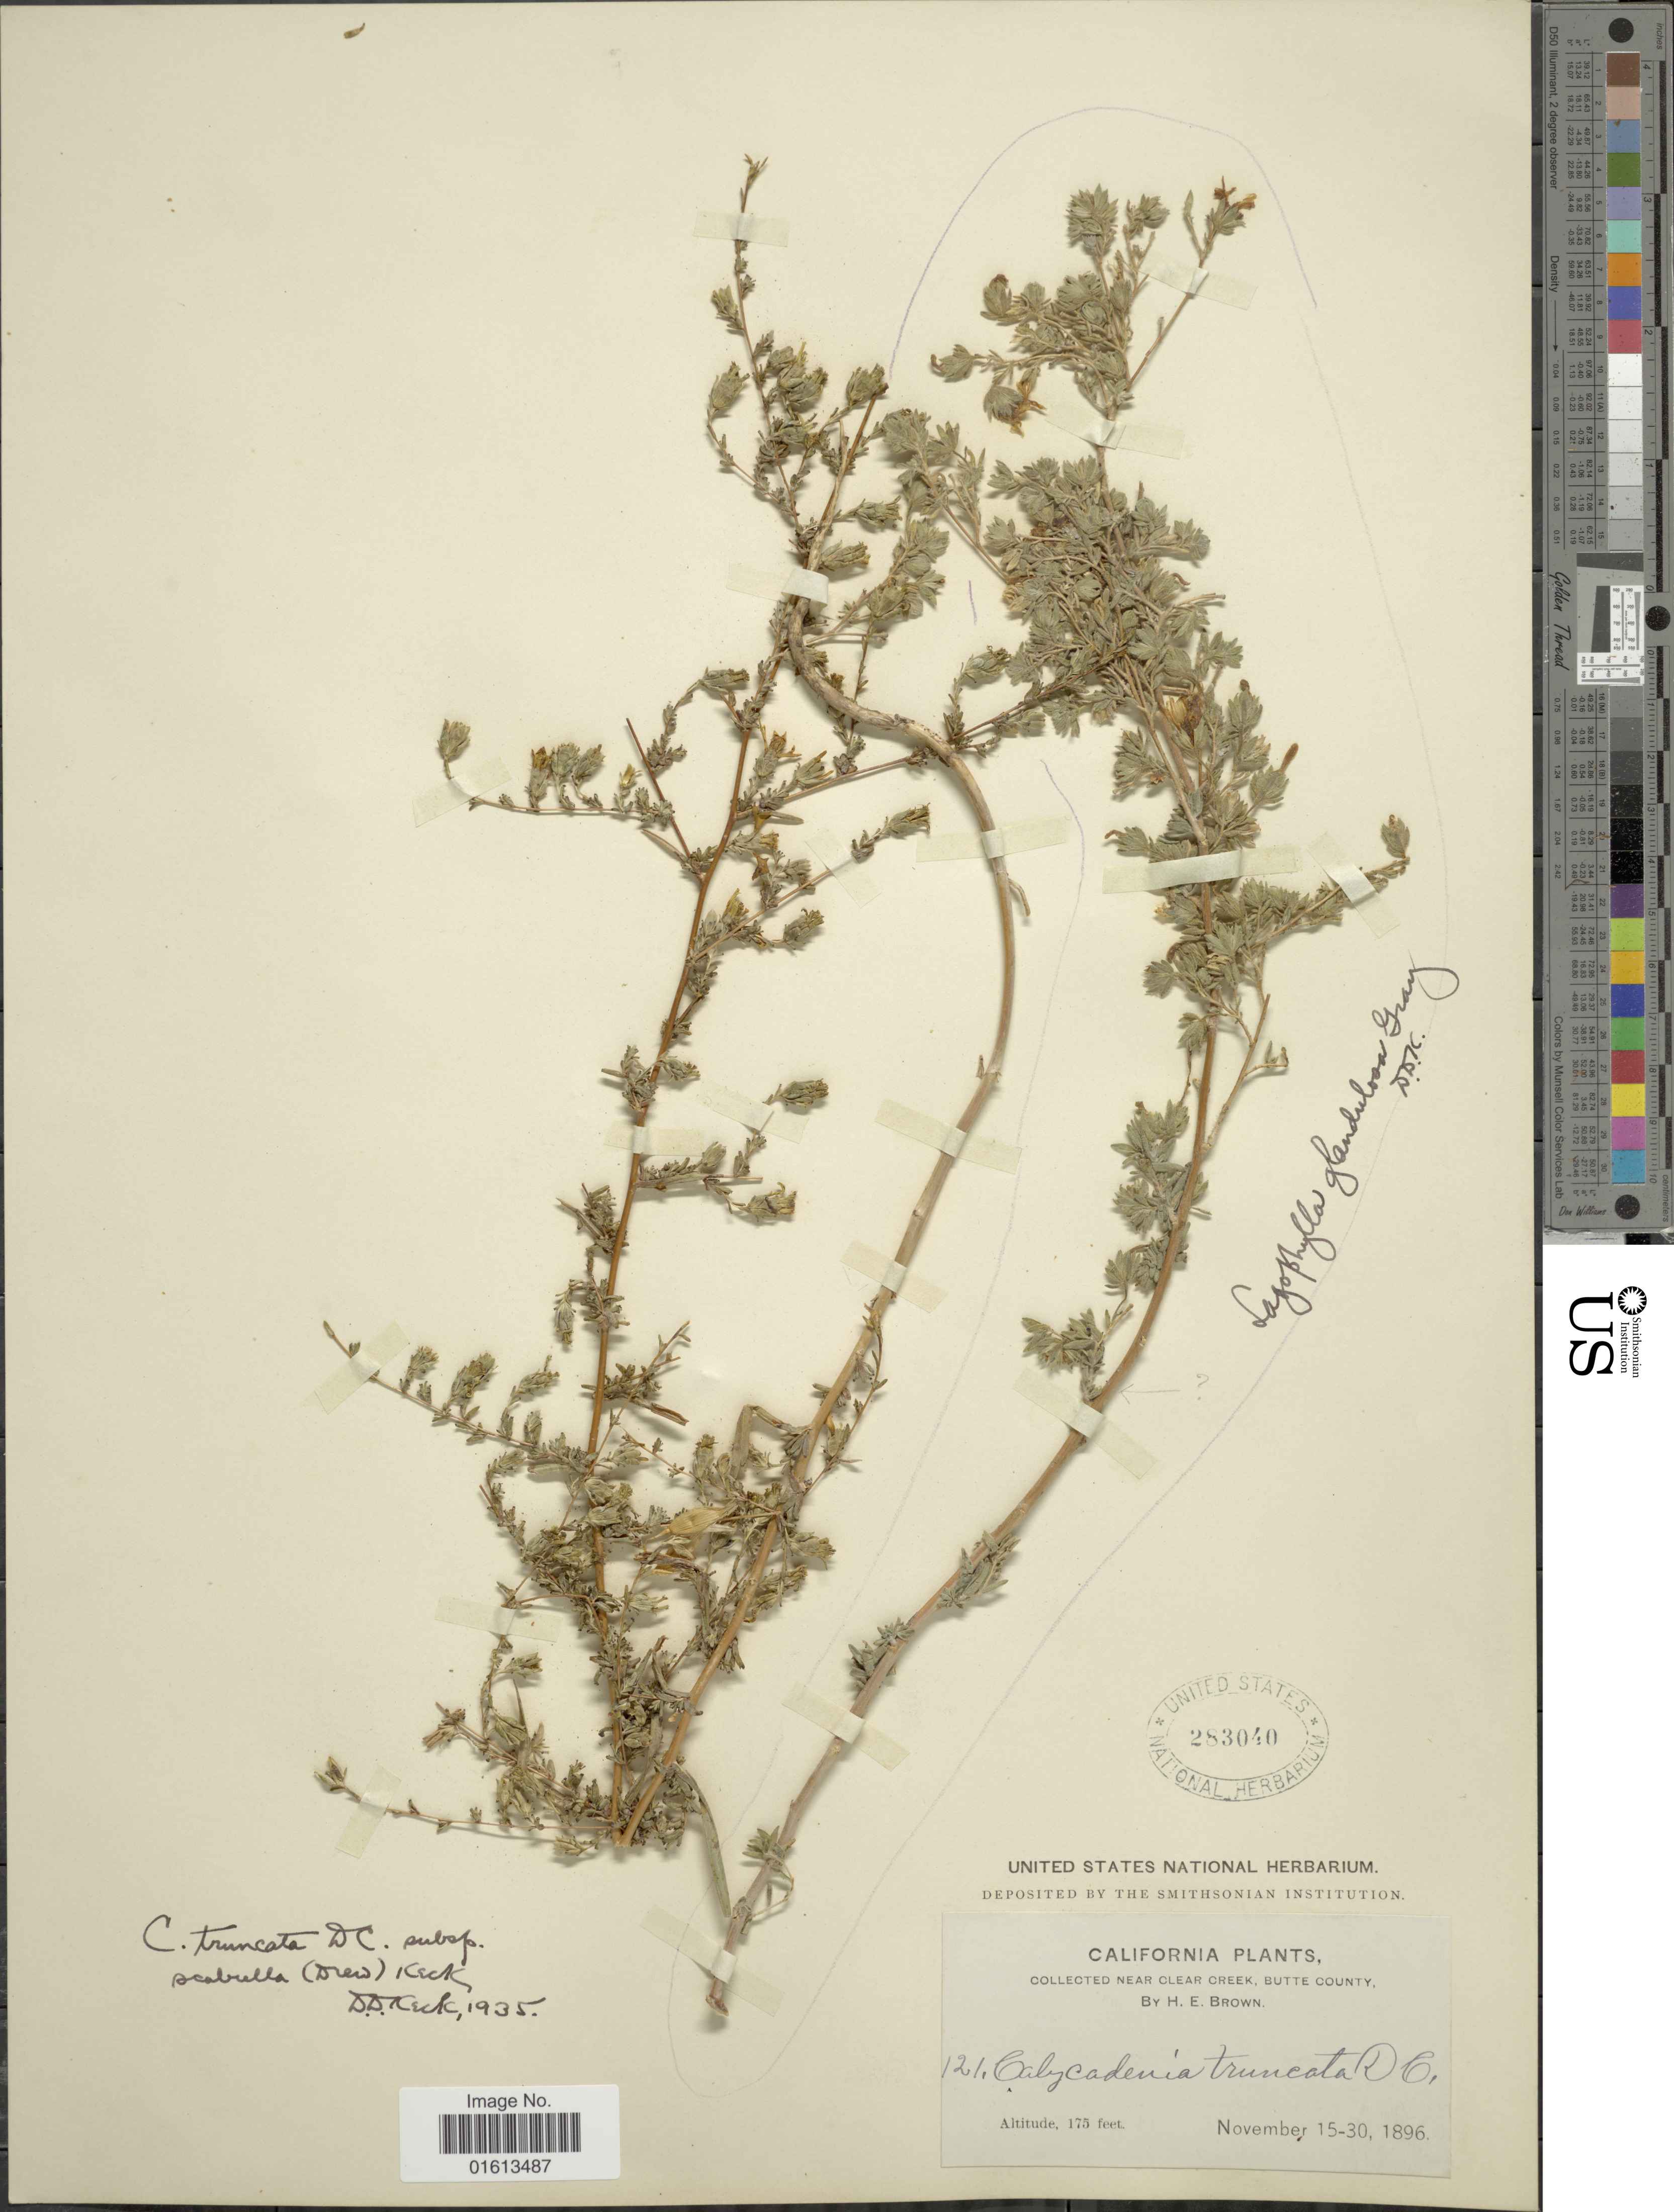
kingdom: Plantae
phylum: Tracheophyta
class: Magnoliopsida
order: Asterales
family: Asteraceae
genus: Calycadenia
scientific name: Calycadenia truncata subsp. scabrella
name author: (Drew) D.D. Keck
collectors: H. E. Brown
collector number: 121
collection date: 1896-11-15/1896-11-30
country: United States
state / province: California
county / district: Butte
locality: Near clear creek, Butte County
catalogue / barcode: US 283040